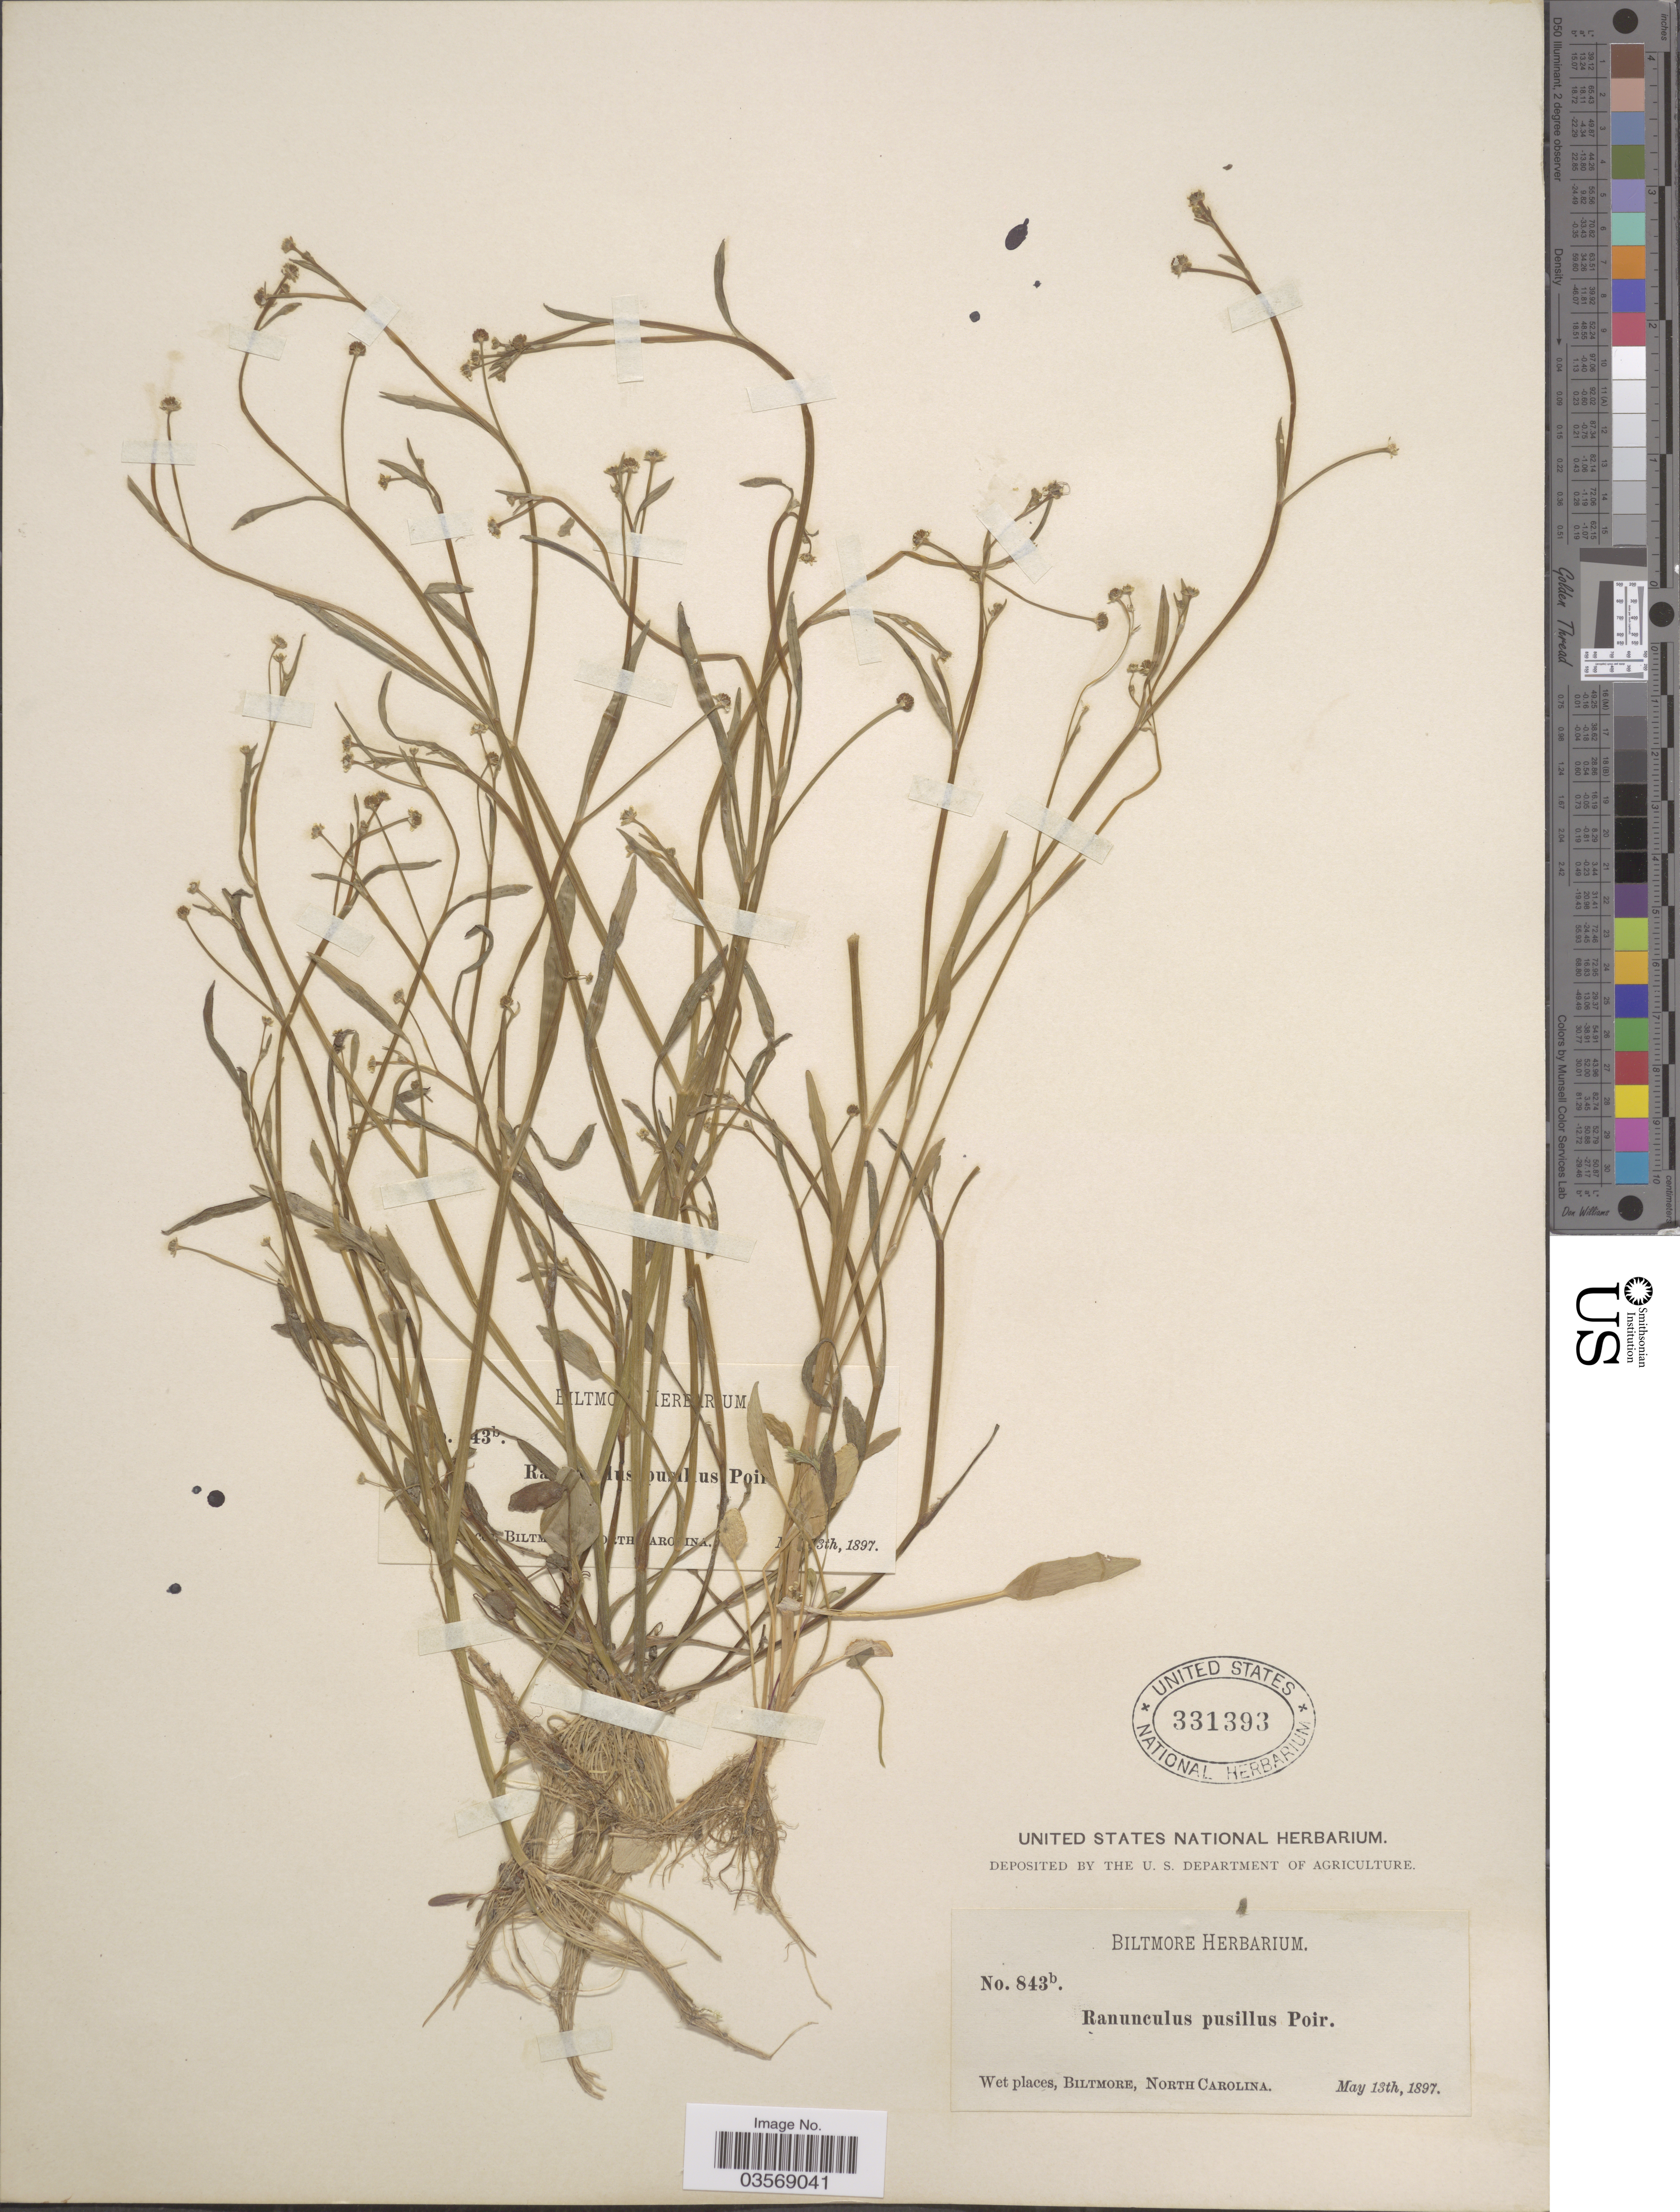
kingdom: Plantae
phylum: Tracheophyta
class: Magnoliopsida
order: Ranunculales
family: Ranunculaceae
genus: Ranunculus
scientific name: Ranunculus pusillus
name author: Poir.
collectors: ex herb. Biltmore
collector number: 843b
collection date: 1897-05-13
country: United States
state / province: North Carolina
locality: Biltmore.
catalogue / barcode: US 331393